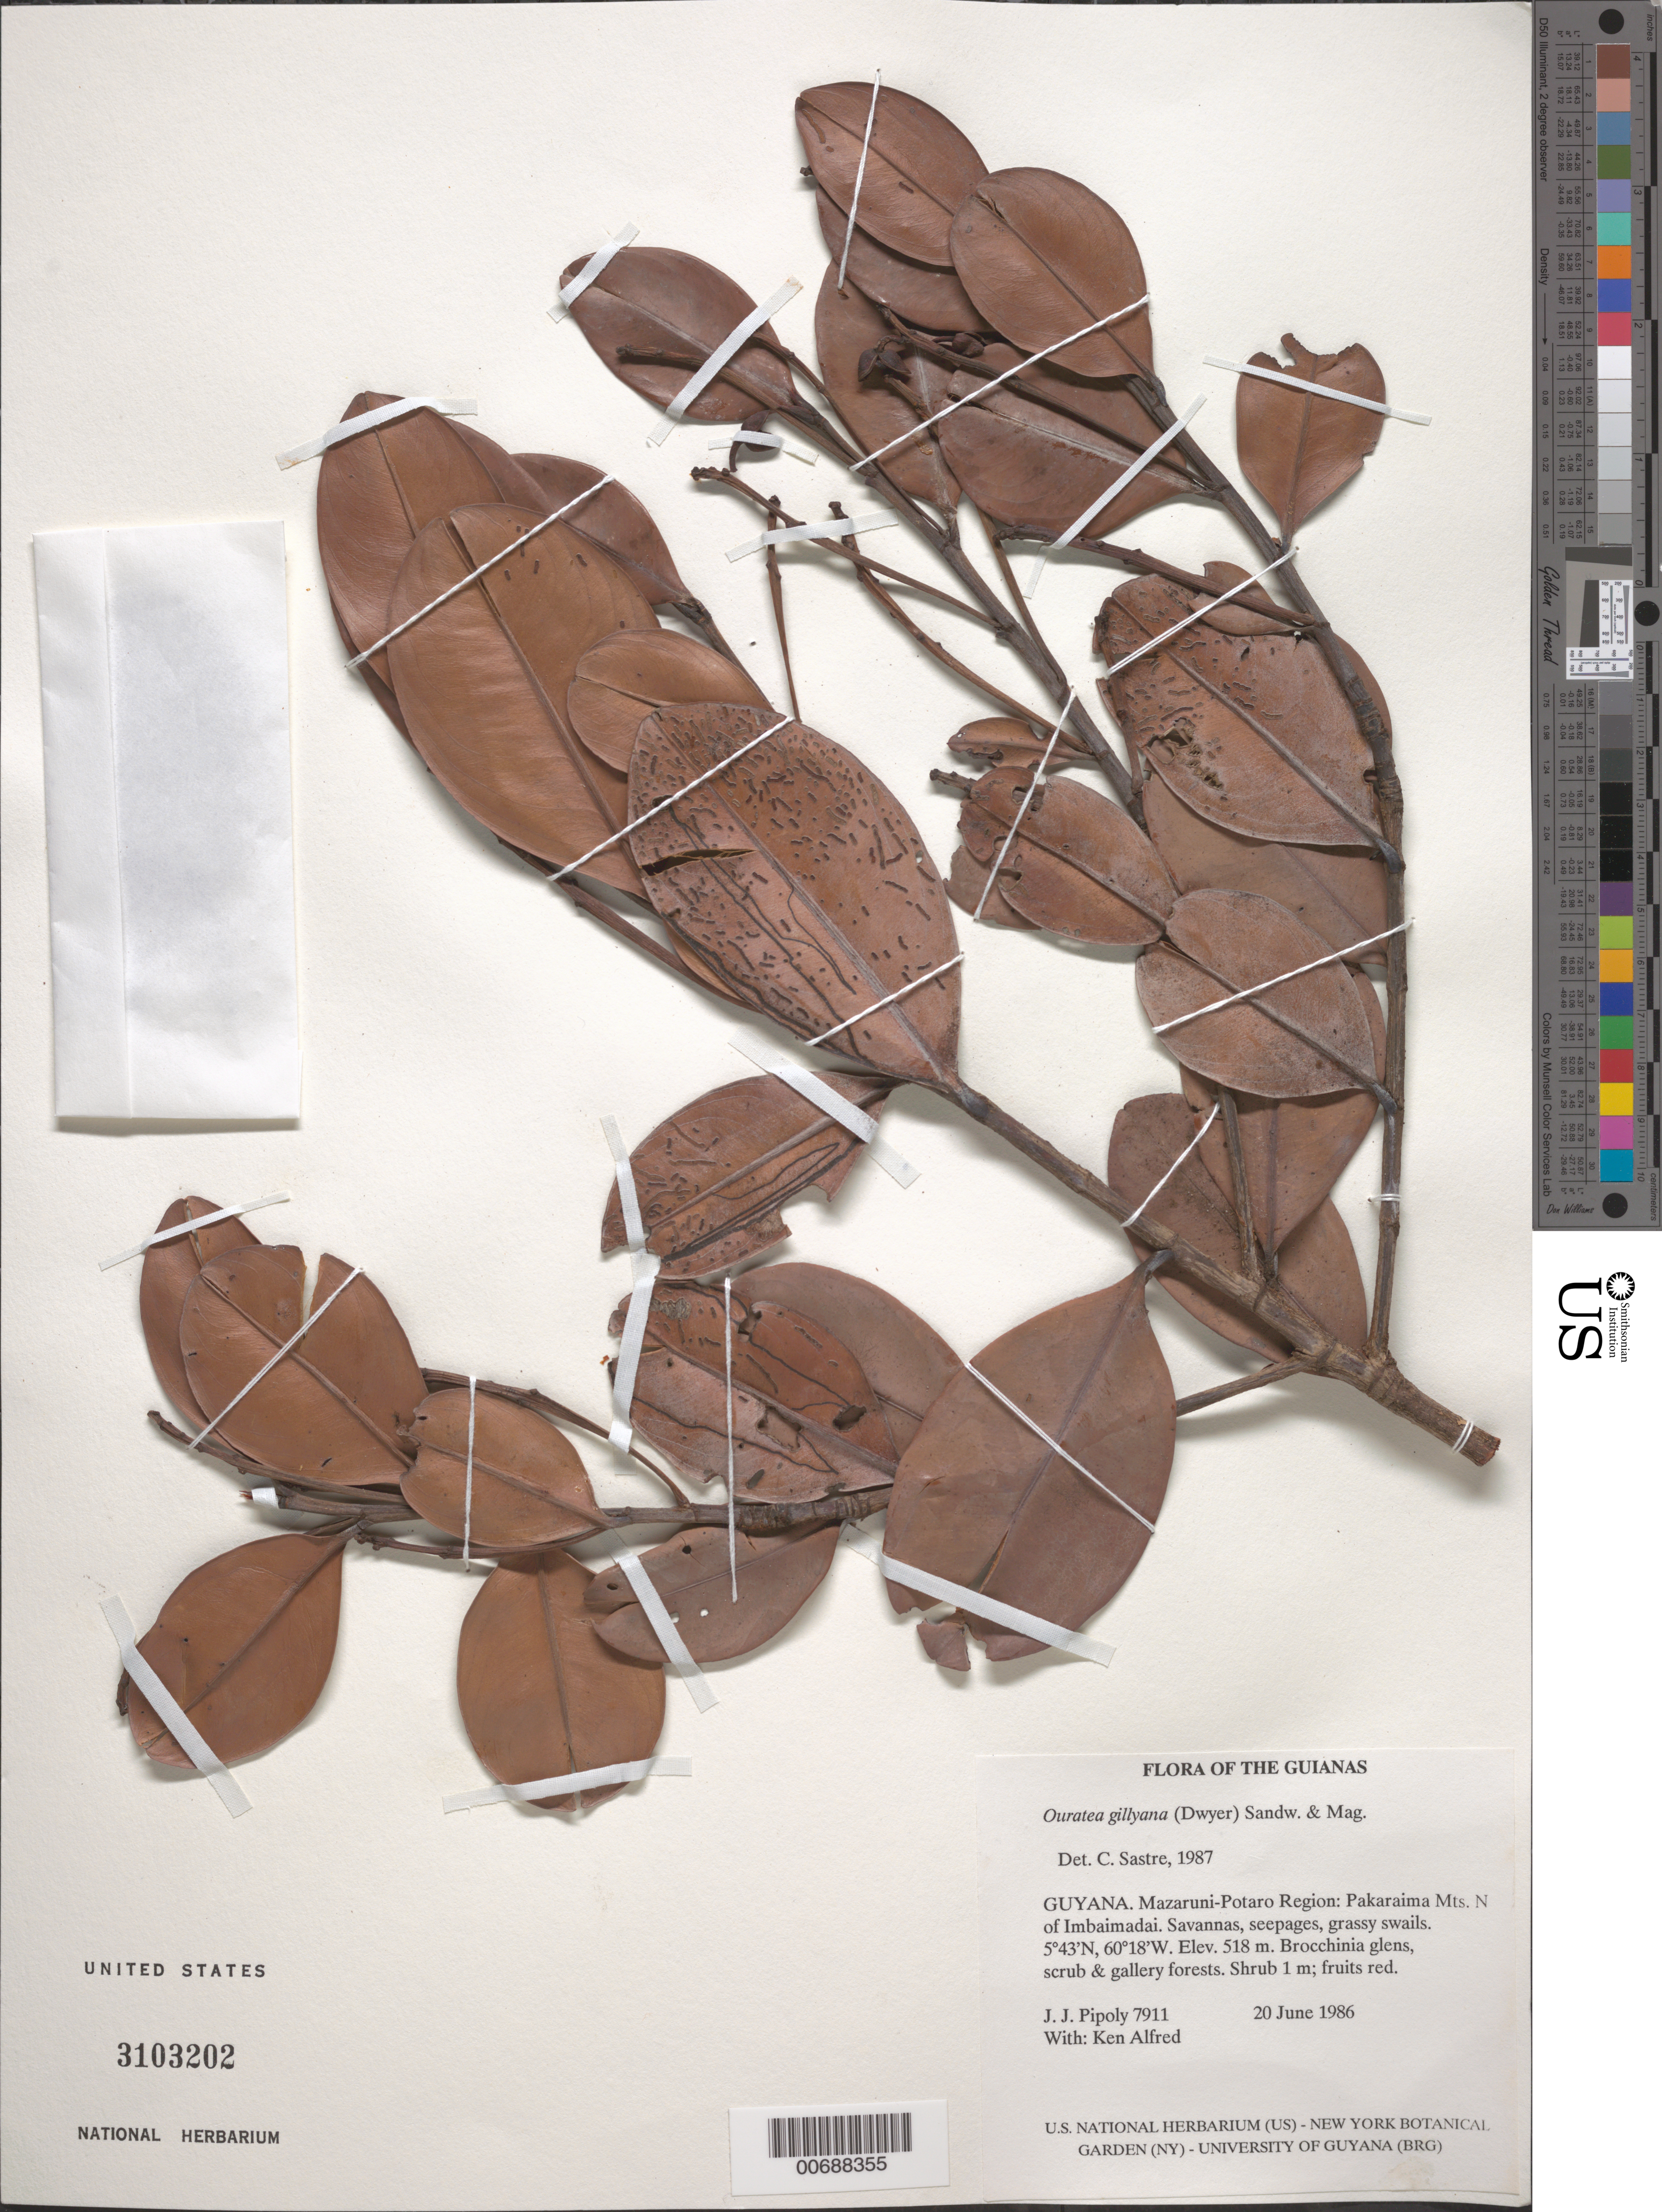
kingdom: Plantae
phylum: Tracheophyta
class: Magnoliopsida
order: Malpighiales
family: Ochnaceae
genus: Ouratea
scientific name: Ouratea gillyana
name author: (Dwyer) Sandwith & Maguire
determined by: Sastre, C. H. L.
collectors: J. J. Pipoly & K. Alfred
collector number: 7911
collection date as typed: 20 June 1986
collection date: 1986-06-20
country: Guyana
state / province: Cuyuni-Mazaruni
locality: Pakaraima Mts. N of Imbaimadai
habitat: Savannas, seepages, grassy swails, Brocchinia glens, scrub & gallery forests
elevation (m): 518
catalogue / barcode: US 3103202